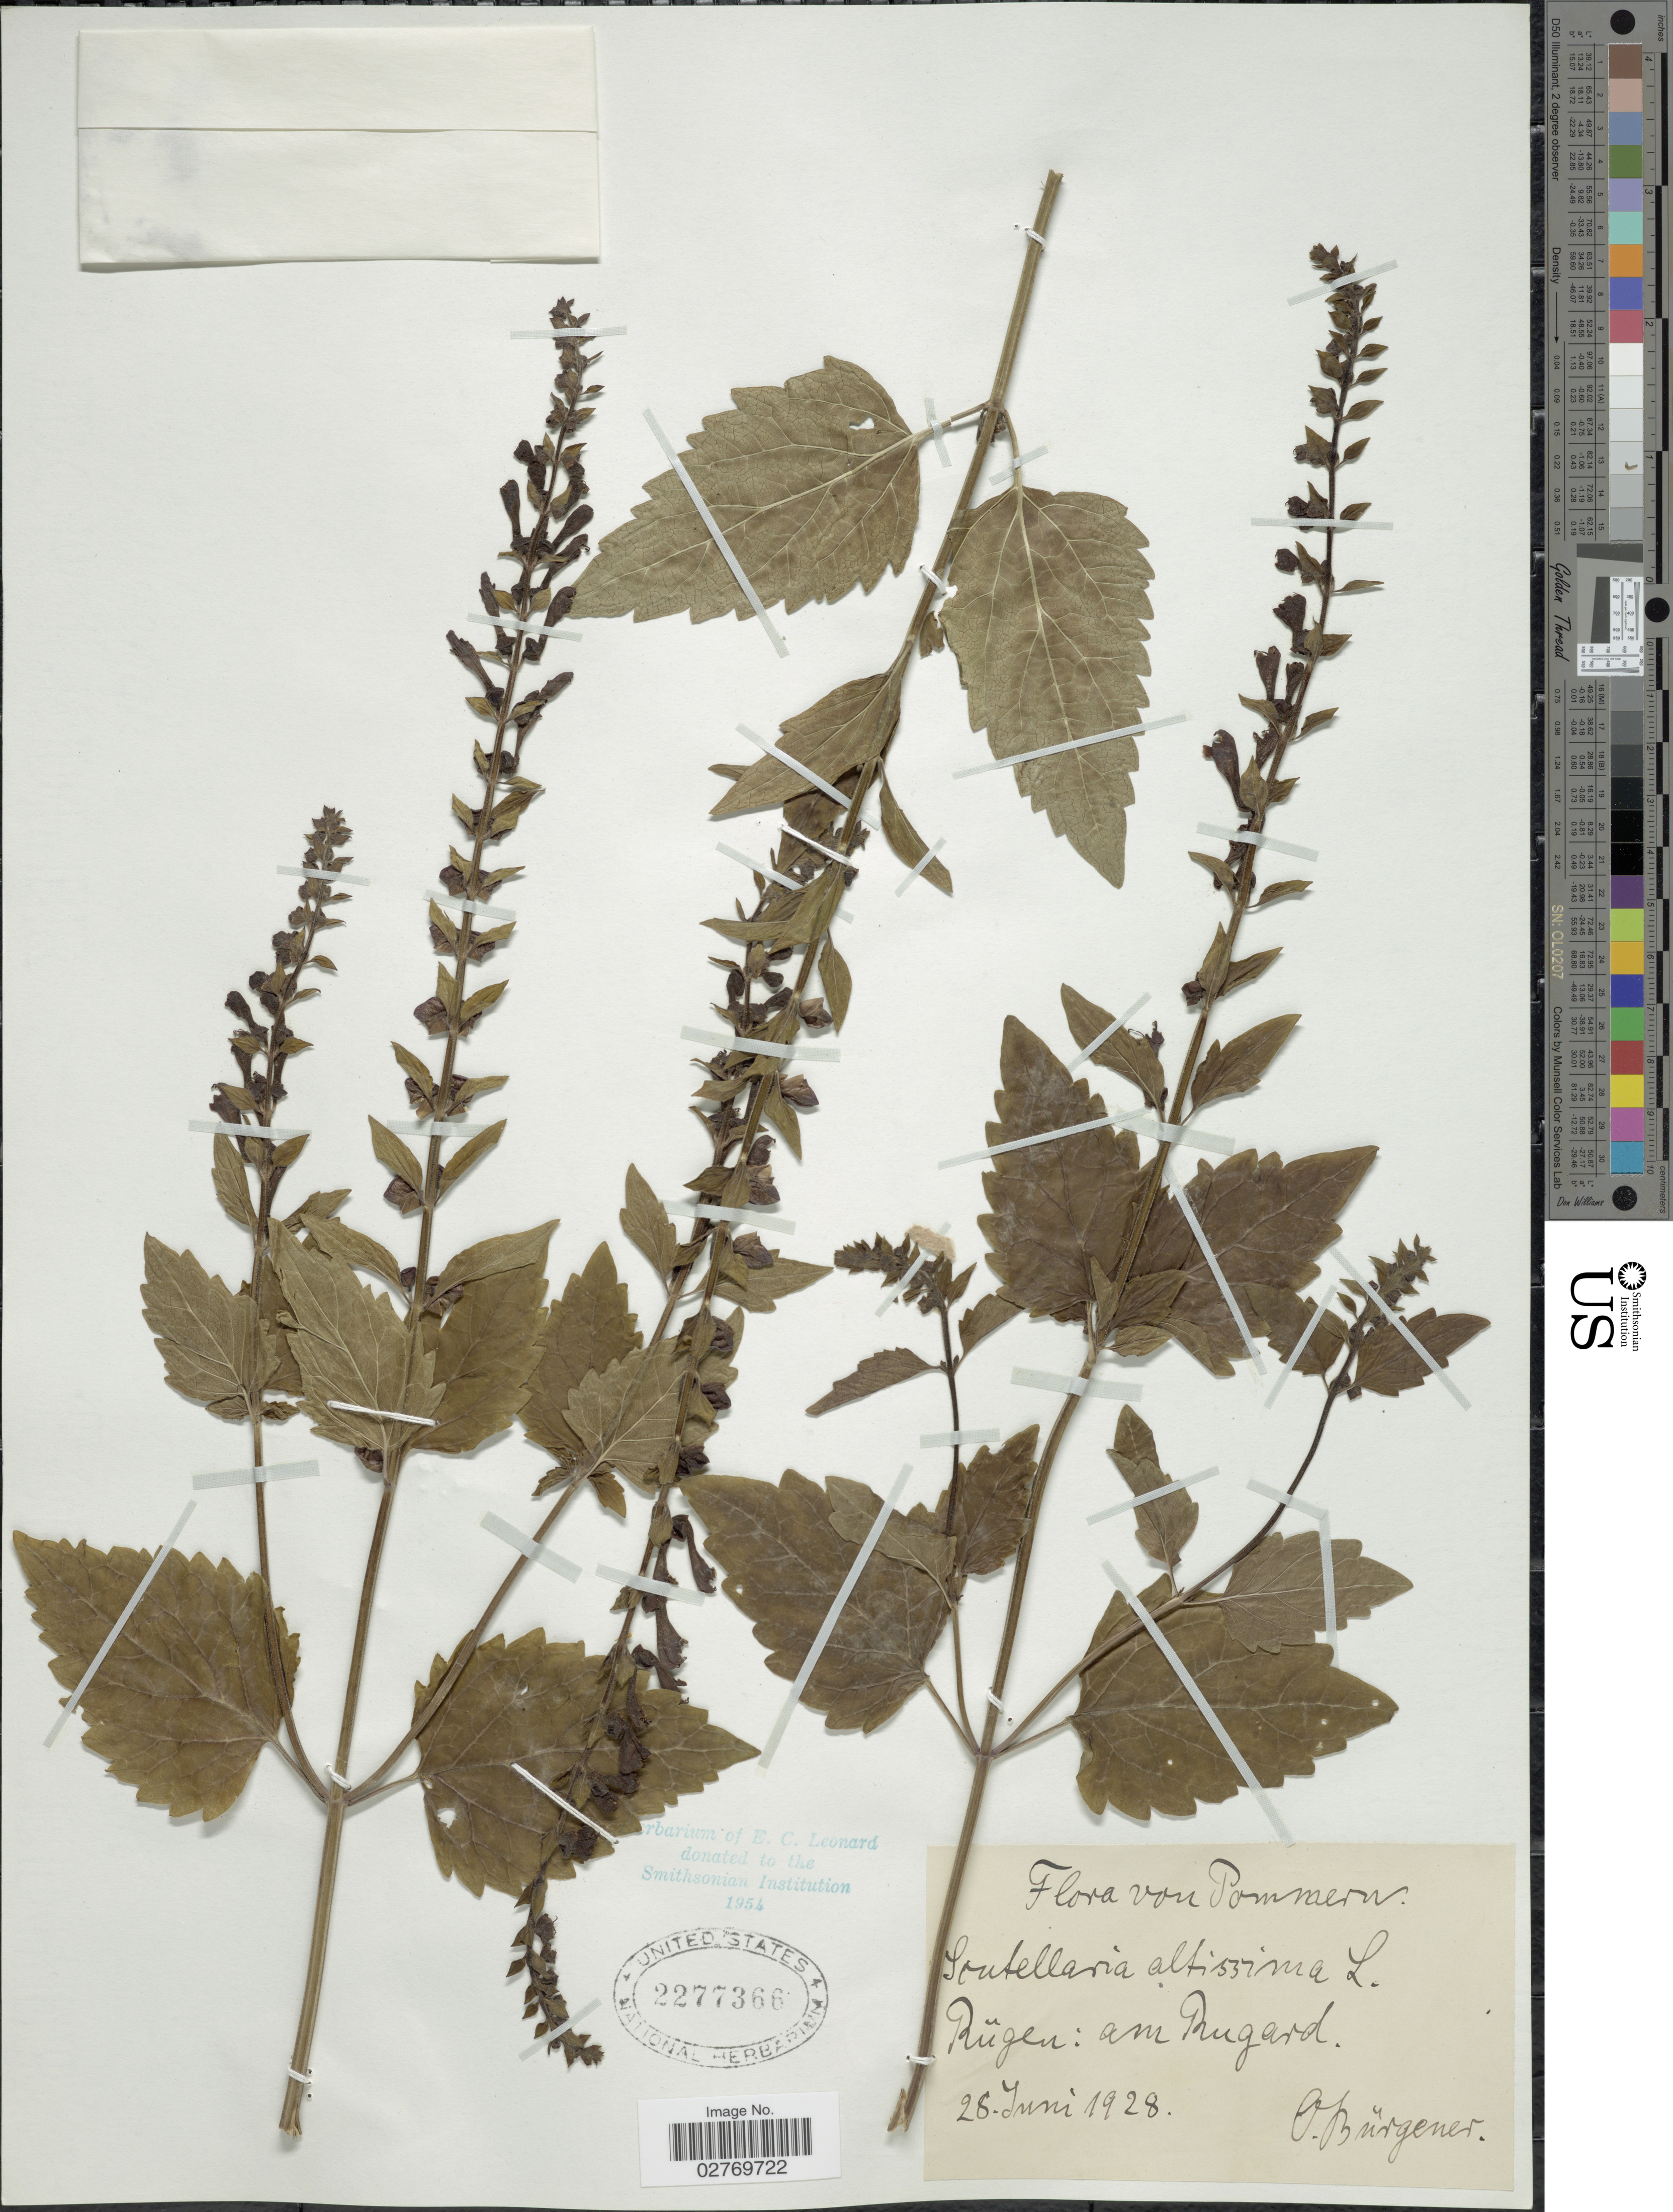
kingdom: Plantae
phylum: Tracheophyta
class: Magnoliopsida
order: Lamiales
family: Lamiaceae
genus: Scutellaria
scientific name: Scutellaria altissima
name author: L.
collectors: O. Bürgener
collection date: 1928-06-28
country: Germany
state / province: Mecklenburg-Vorpommern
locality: Pommern. Rügen: am Rugard.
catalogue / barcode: US 2277366